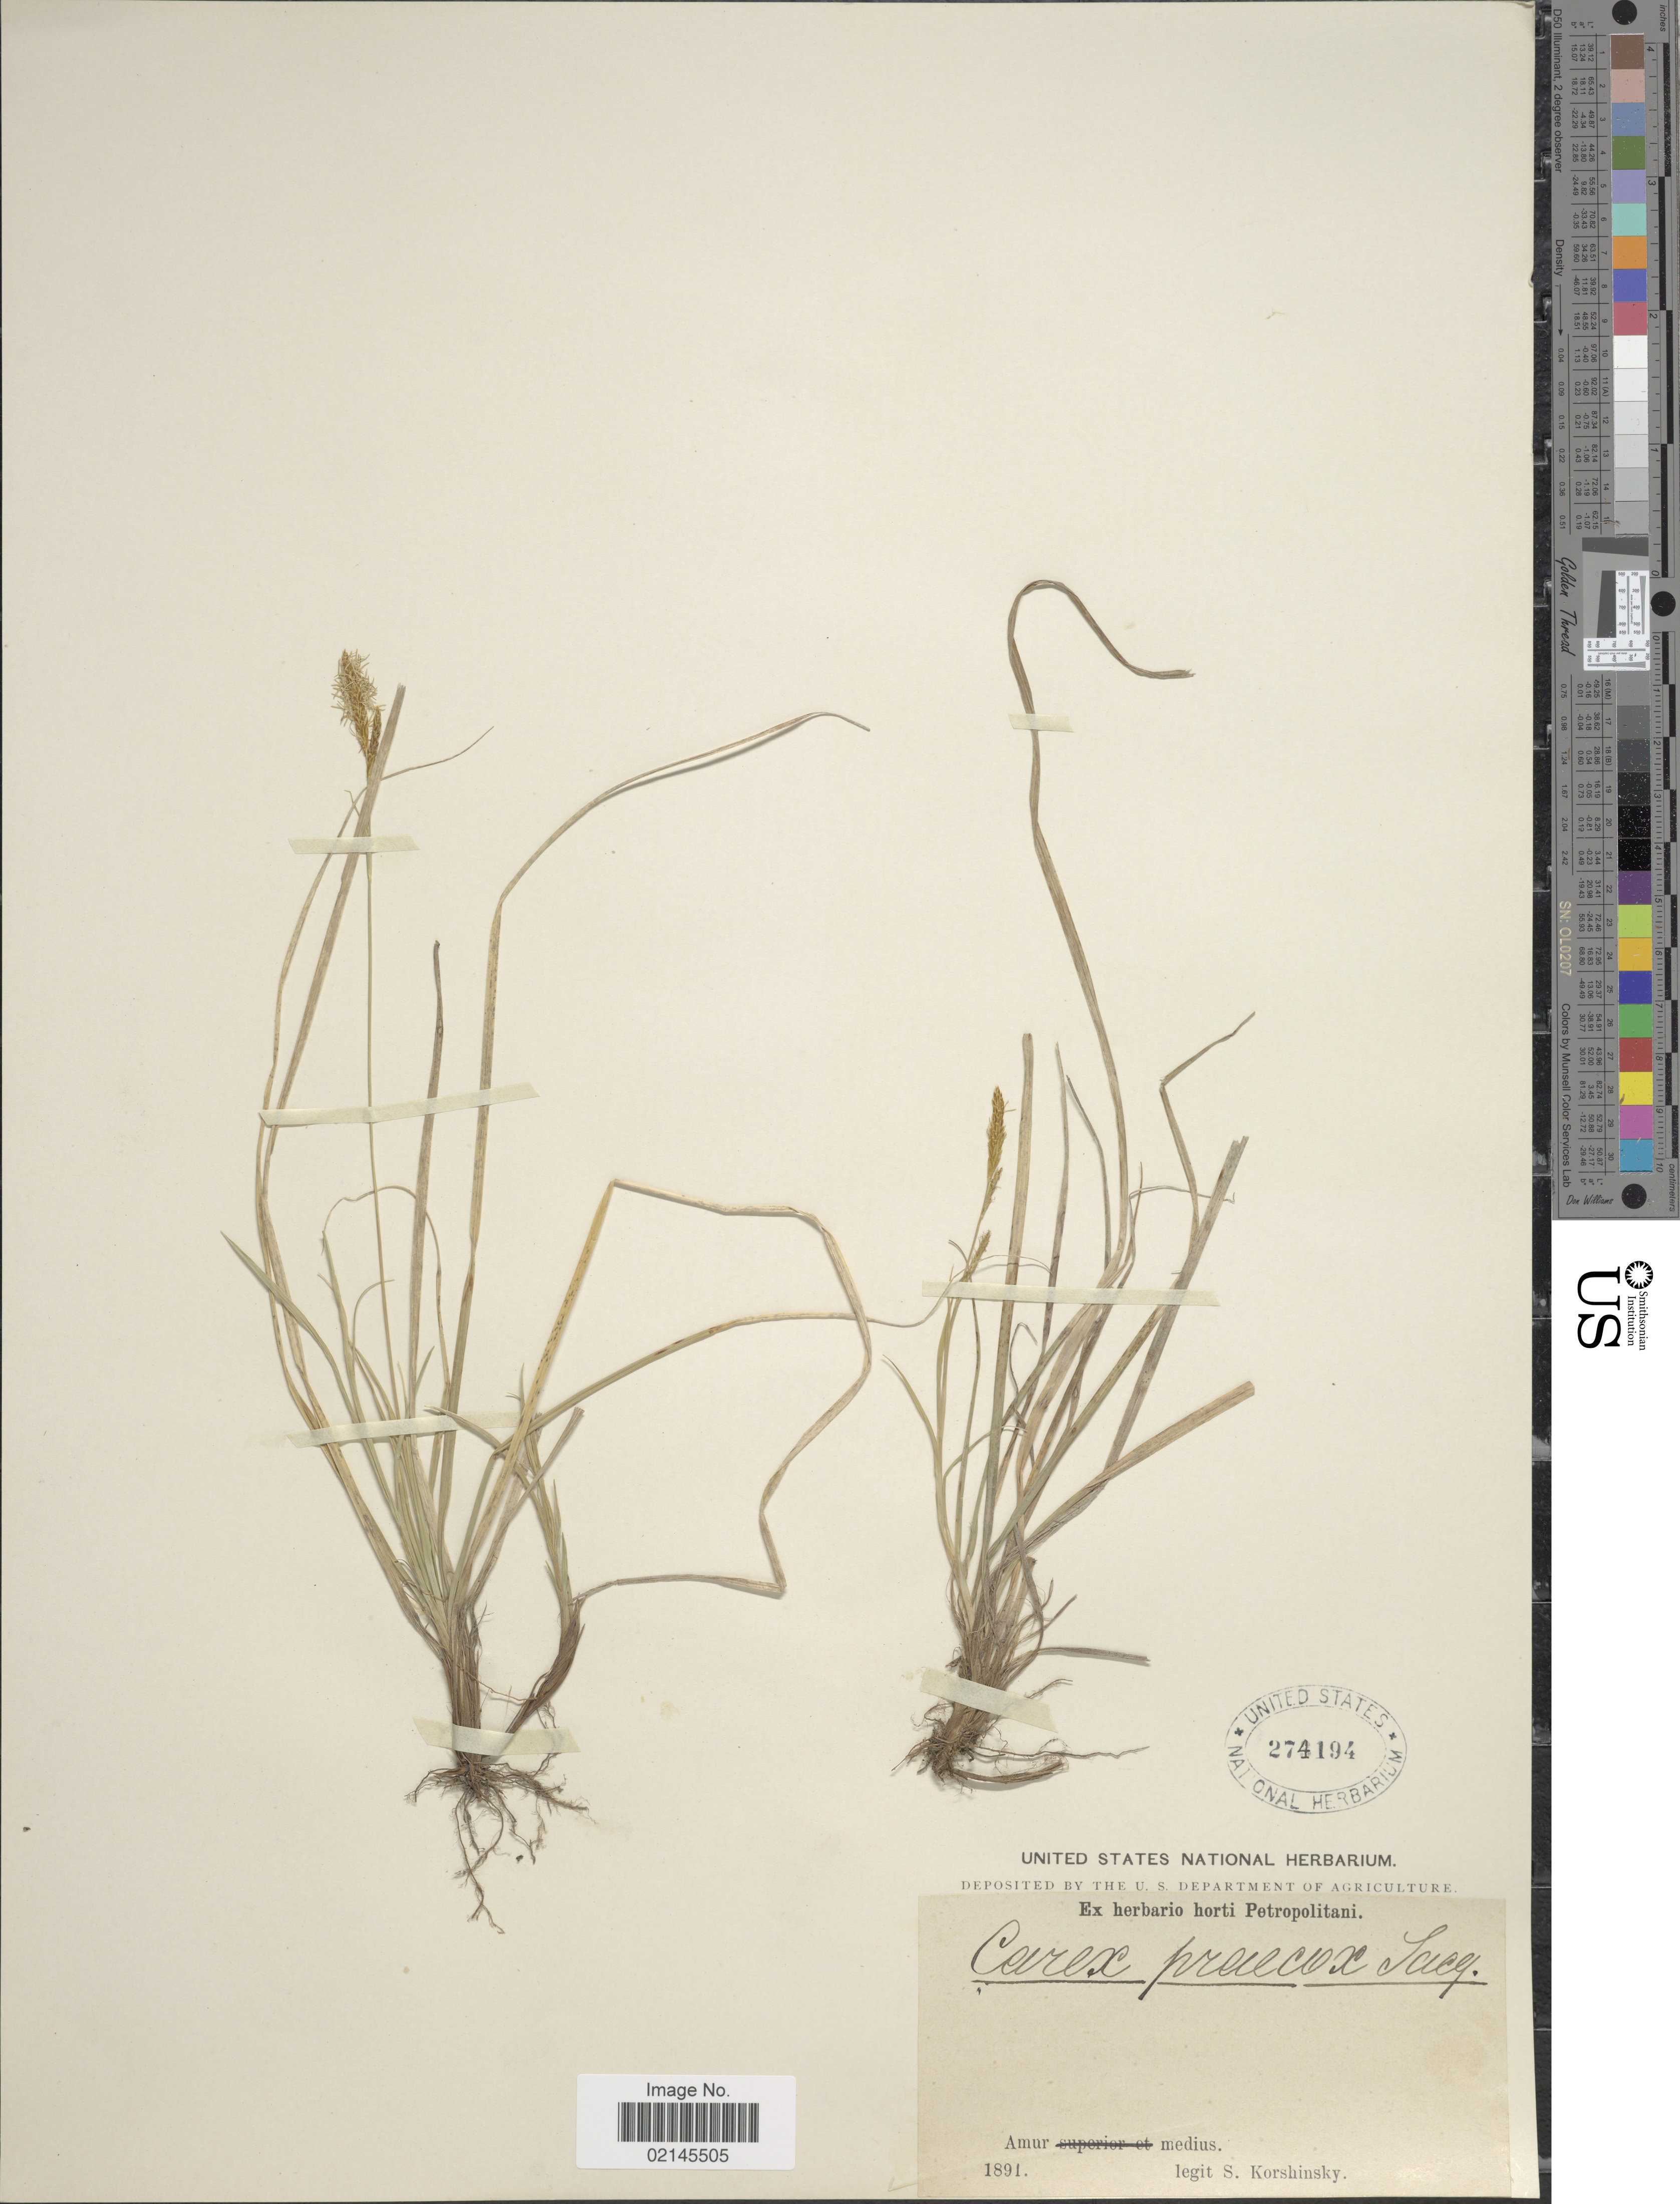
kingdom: Plantae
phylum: Tracheophyta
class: Liliopsida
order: Poales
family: Cyperaceae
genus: Carex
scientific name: Carex praecox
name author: Schreb.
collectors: S. I. Korshinsky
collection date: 1891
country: Russian Federation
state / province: Amur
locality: Amur medius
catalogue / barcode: US 274194